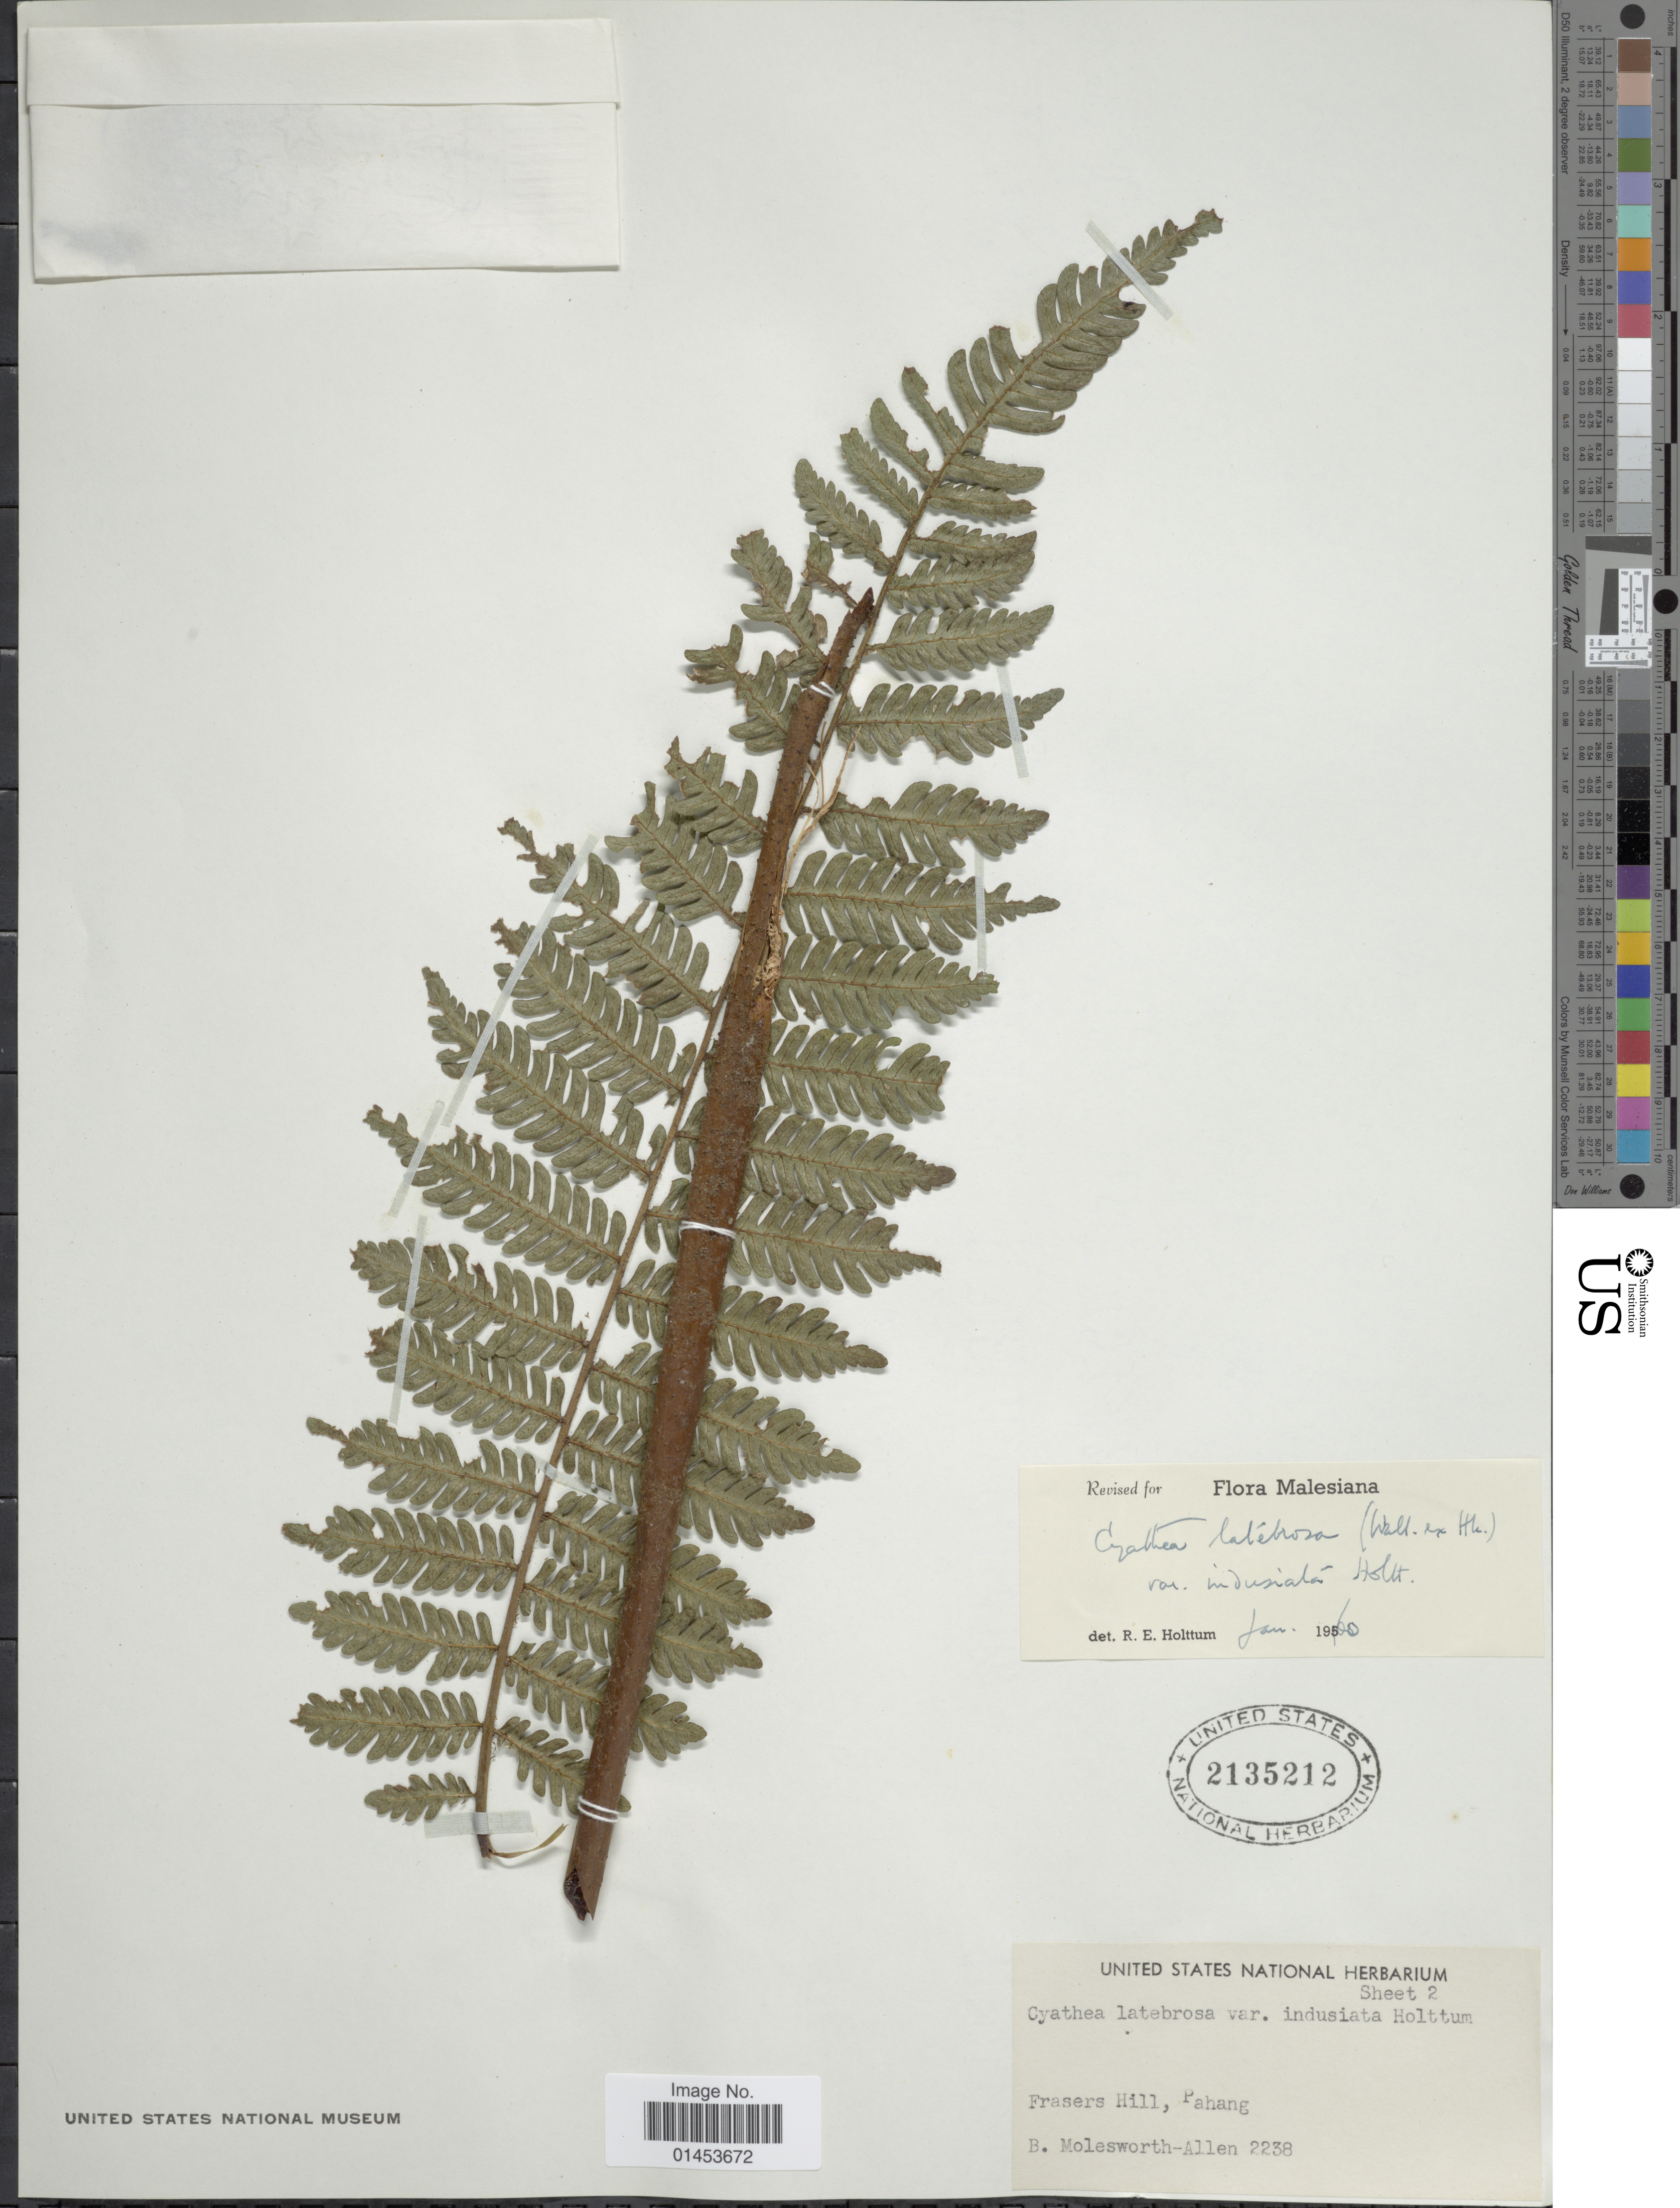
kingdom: Plantae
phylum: Tracheophyta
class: Polypodiopsida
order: Cyatheales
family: Cyatheaceae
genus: Cyathea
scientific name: Cyathea latebrosa var. indusiata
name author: Holttum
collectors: B. E. G. Molesworth-Allen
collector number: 2238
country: Malaysia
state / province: Pahang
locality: Fraser's Hill, Pahang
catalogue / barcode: US 2135212